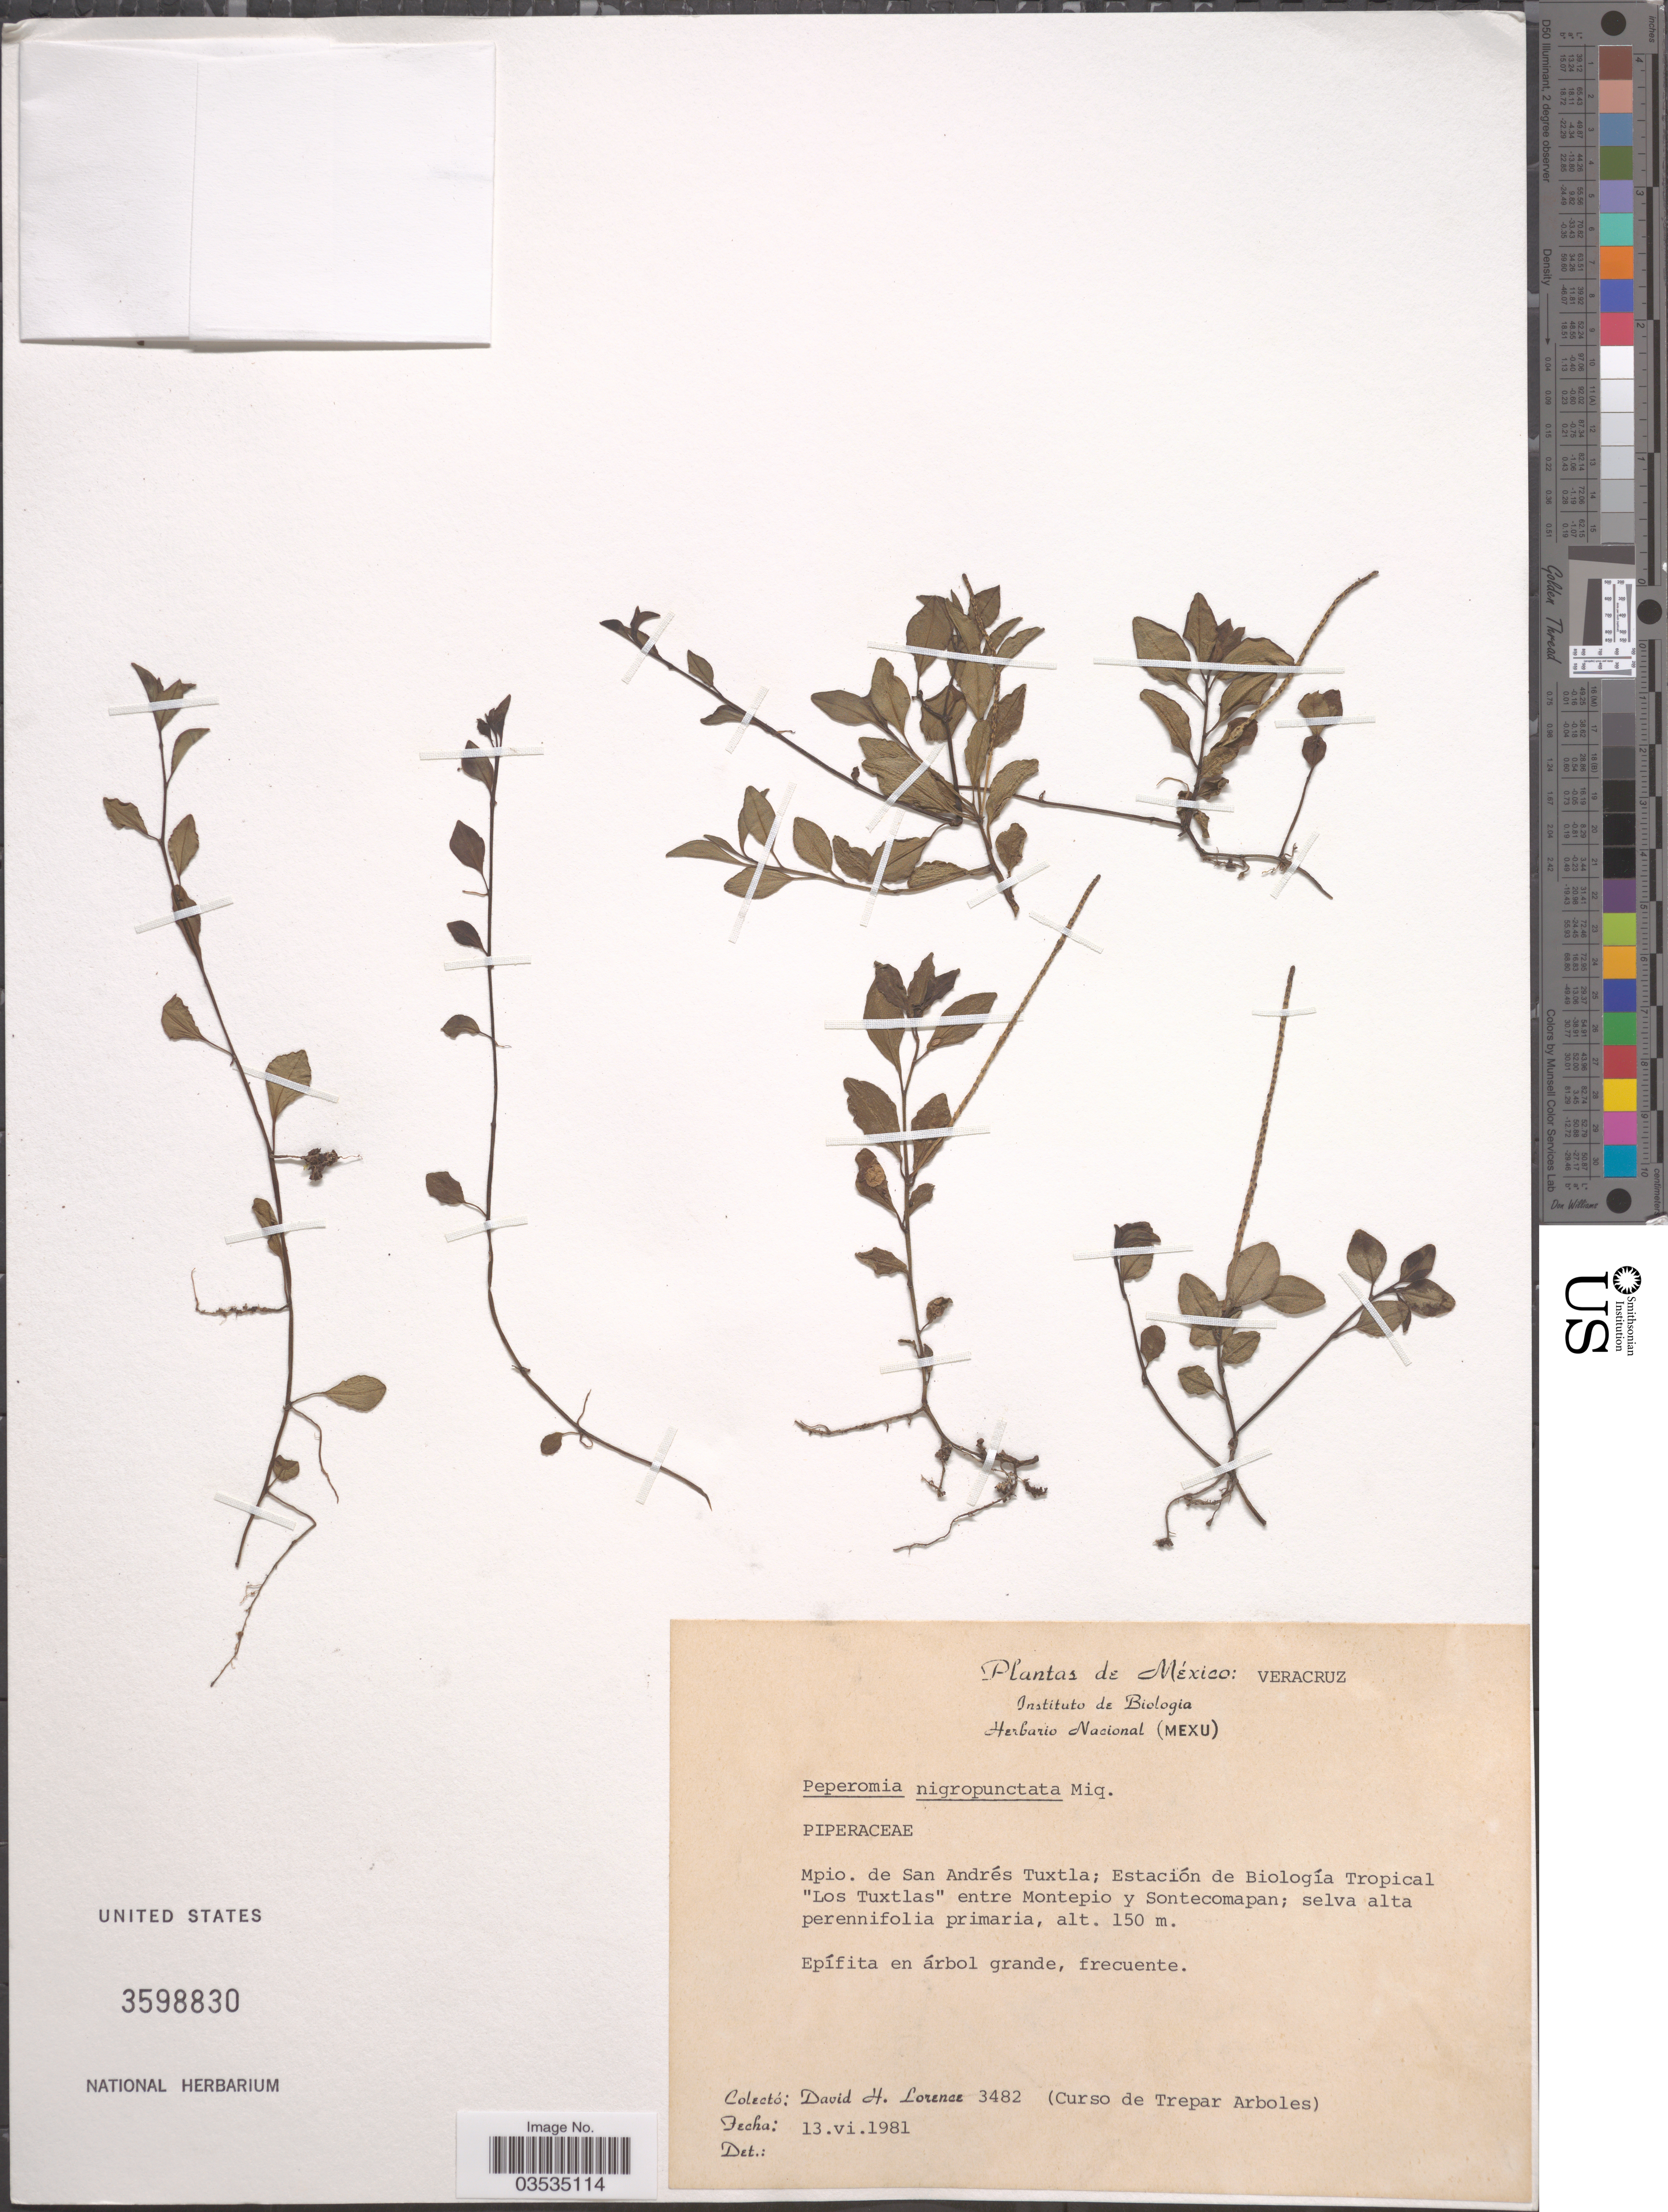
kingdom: Plantae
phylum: Tracheophyta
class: Magnoliopsida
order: Piperales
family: Piperaceae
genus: Peperomia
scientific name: Peperomia nigropunctata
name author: Miq.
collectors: D. Lorence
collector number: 3482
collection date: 1981-06-13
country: Mexico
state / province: Veracruz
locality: Veracruz. Mpio. de San Andrés Tuxtla; Estación de Biología Tropical 'Los Tuxtlas' entre Montepio y Sontecomapan.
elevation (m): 150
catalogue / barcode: US 3598830